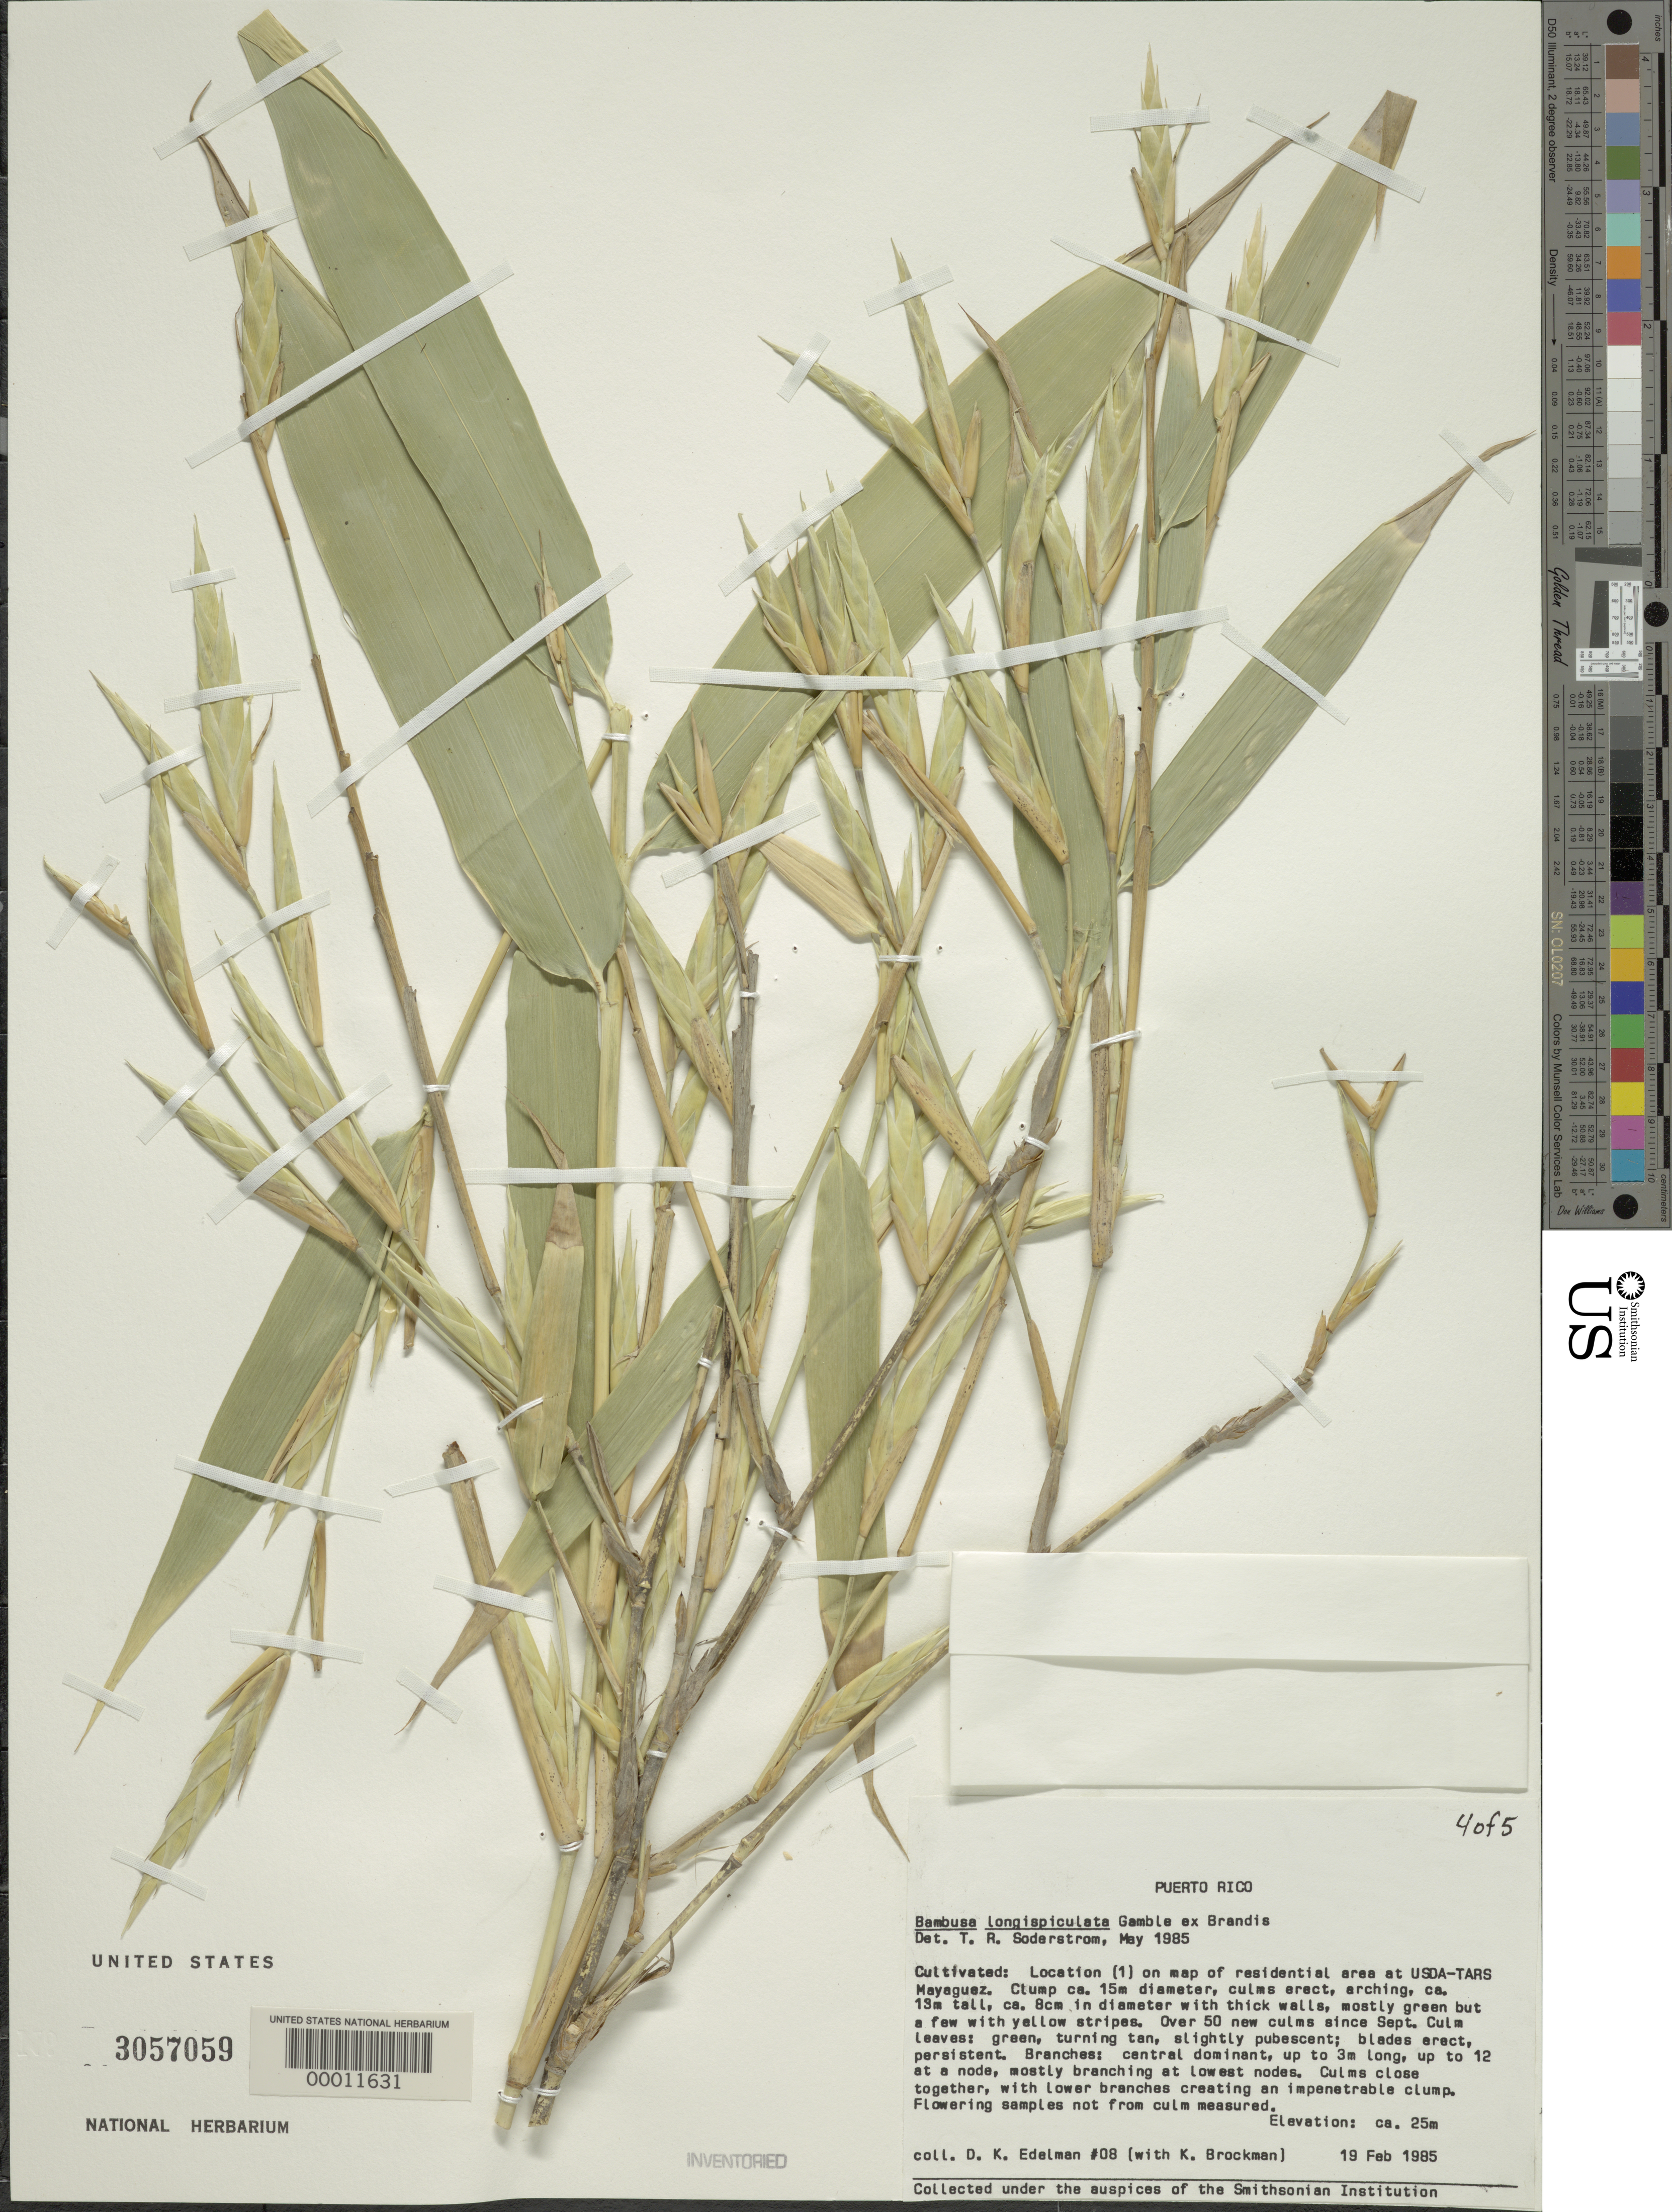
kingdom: Plantae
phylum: Tracheophyta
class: Liliopsida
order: Poales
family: Poaceae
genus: Bambusa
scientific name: Bambusa longispiculata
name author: Gamble ex Brandis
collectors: D. Edelman & K. Brockman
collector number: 08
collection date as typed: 19 Feb 1985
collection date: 1985-02-19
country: Puerto Rico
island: Greater Antilles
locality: Mayaguez, usda-tars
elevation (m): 25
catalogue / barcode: US 3057059